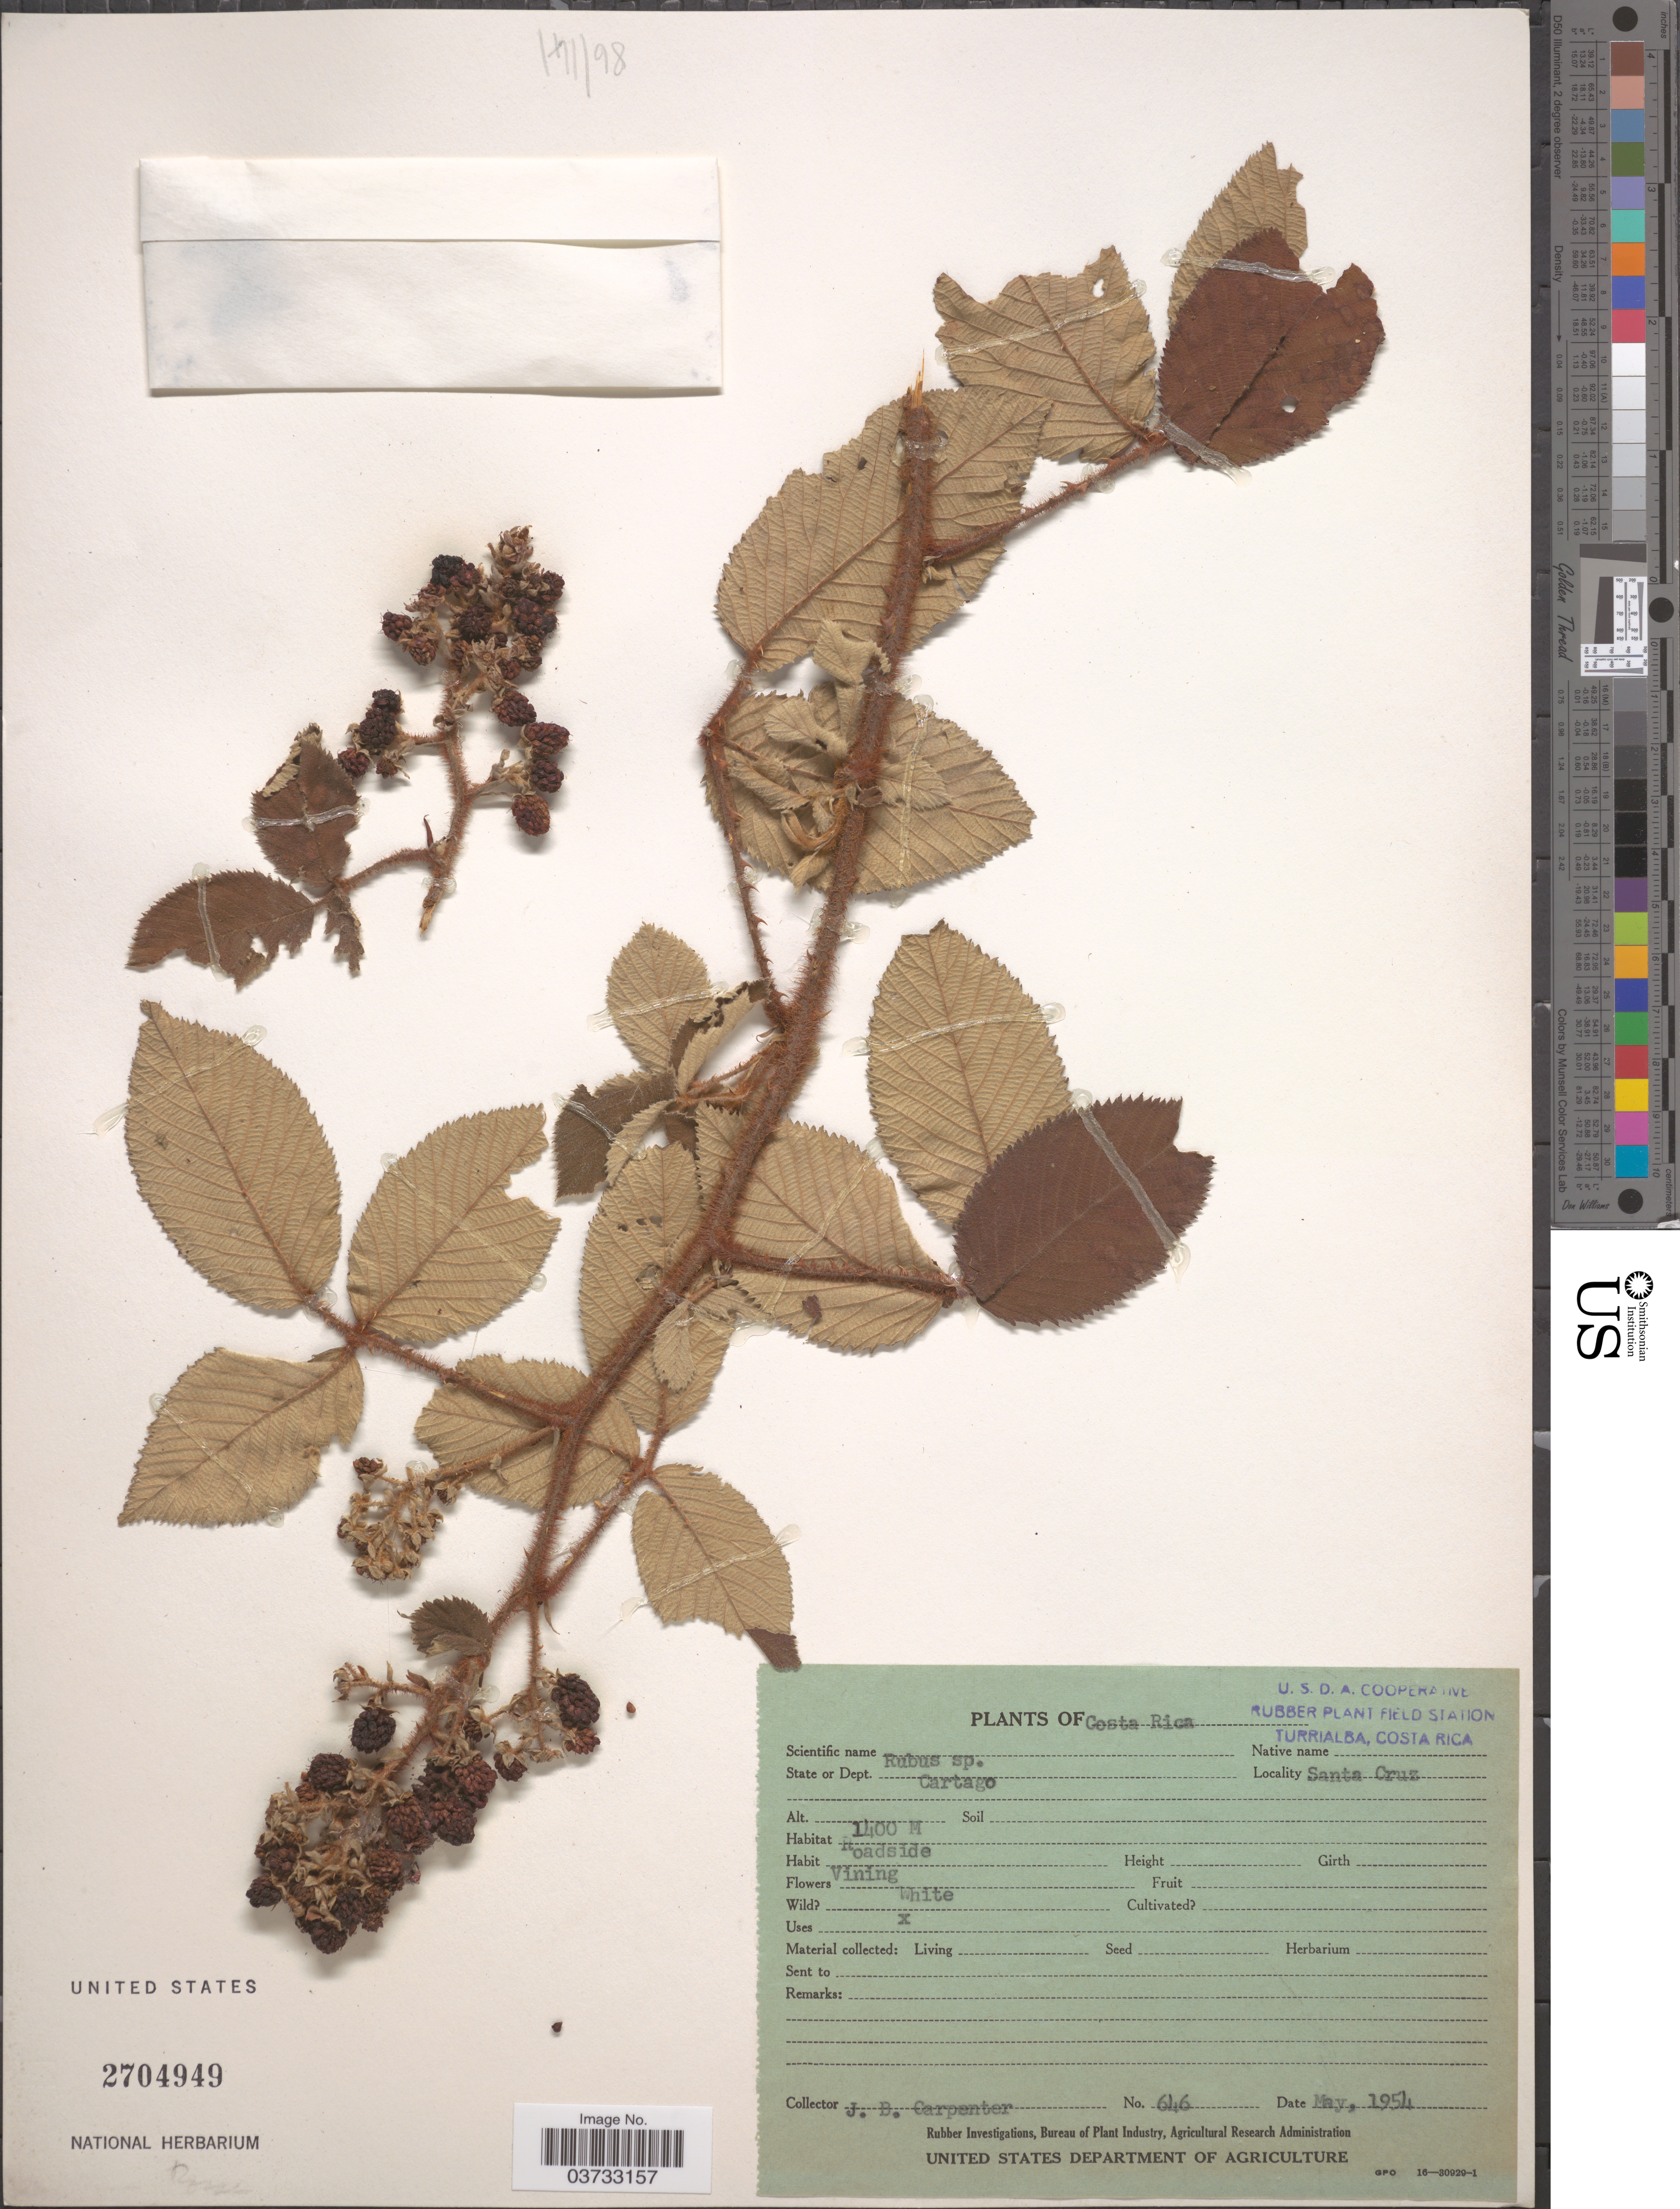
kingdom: Plantae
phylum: Tracheophyta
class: Magnoliopsida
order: Rosales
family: Rosaceae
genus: Rubus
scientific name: Rubus sp.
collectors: J. Carpenter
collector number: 646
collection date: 1954-05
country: Costa Rica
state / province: Cartago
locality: State or Dept. Cartago. Santa Cruz.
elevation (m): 1400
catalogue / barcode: US 2704949